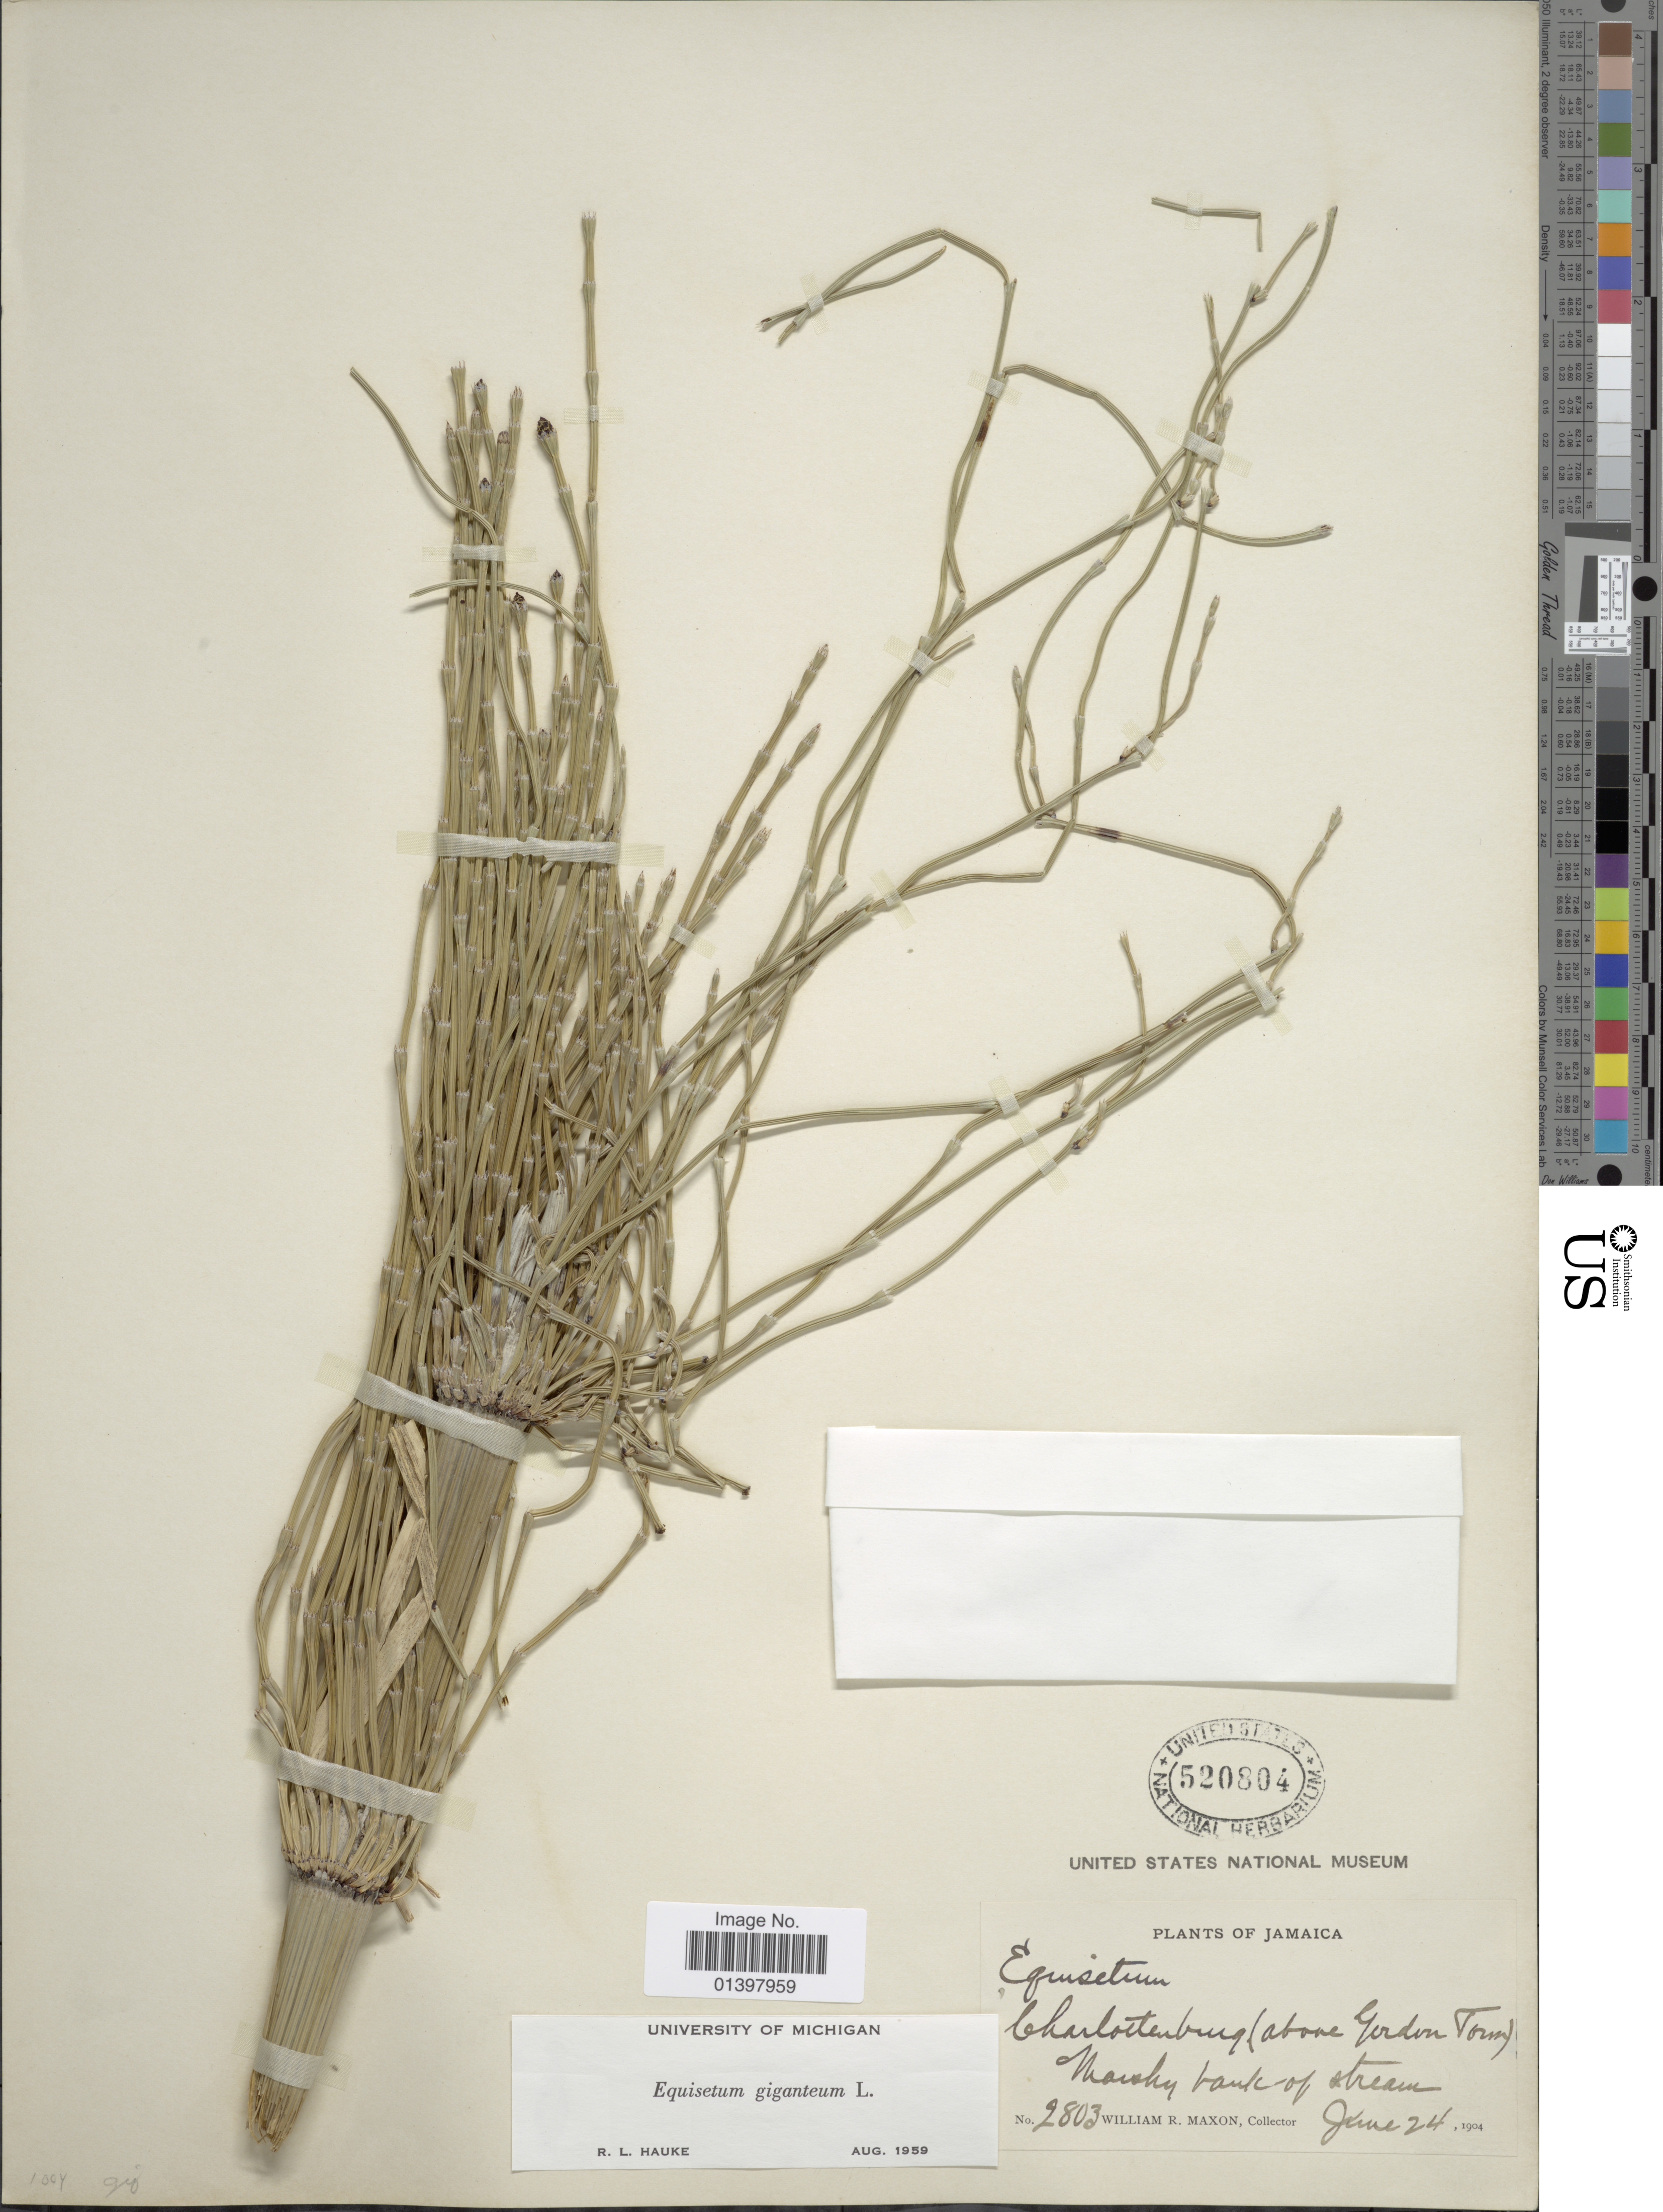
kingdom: Plantae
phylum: Tracheophyta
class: Polypodiopsida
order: Equisetales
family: Equisetaceae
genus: Equisetum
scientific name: Equisetum giganteum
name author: L.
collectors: W. R. Maxon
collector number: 2803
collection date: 1904-06-24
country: Jamaica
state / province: Saint Andrew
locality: Charlottenburg (above Gordon Town). Marshy bank of stream.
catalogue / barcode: US 520804